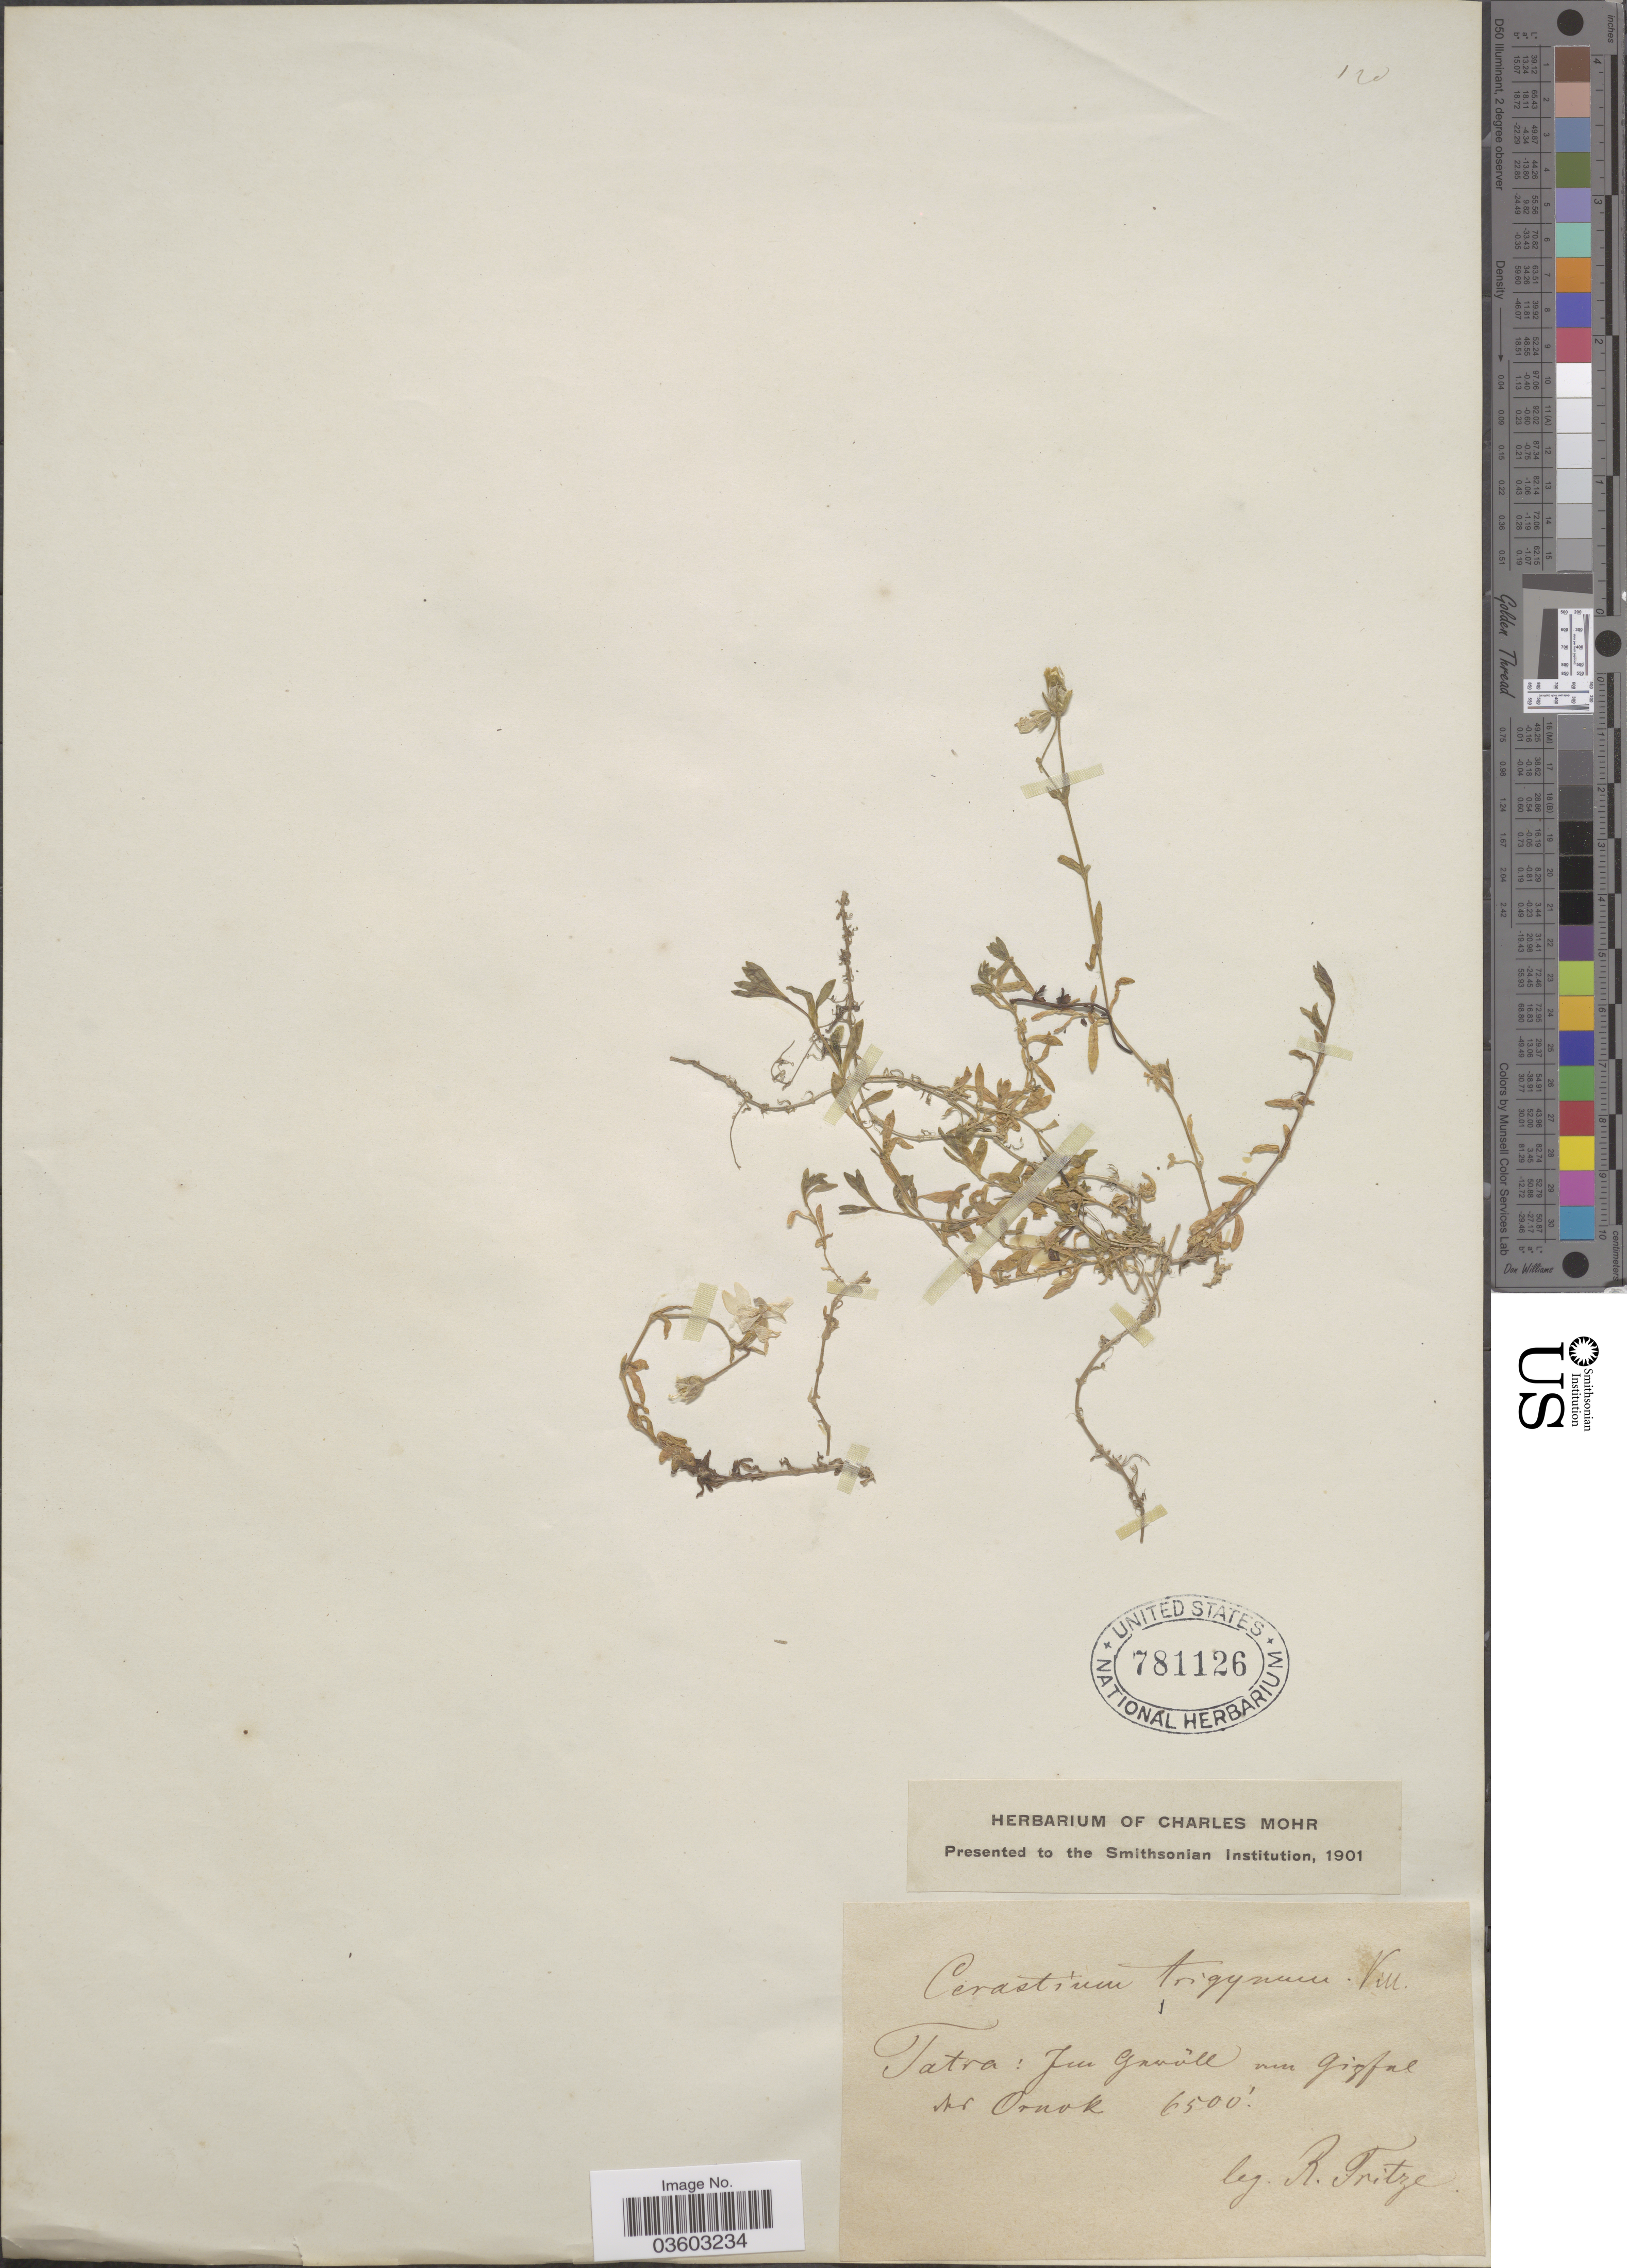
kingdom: Plantae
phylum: Tracheophyta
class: Magnoliopsida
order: Caryophyllales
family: Caryophyllaceae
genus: Dichodon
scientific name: Dichodon cerastoides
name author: (L.) Rchb.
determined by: U.S. National Herbarium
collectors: R. Fritze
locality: Tatra: Jun [interpreted] gavüll [interpreted] im [interpreted] gisfal [interpreted] nr Ornok.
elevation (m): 1981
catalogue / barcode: US 781126